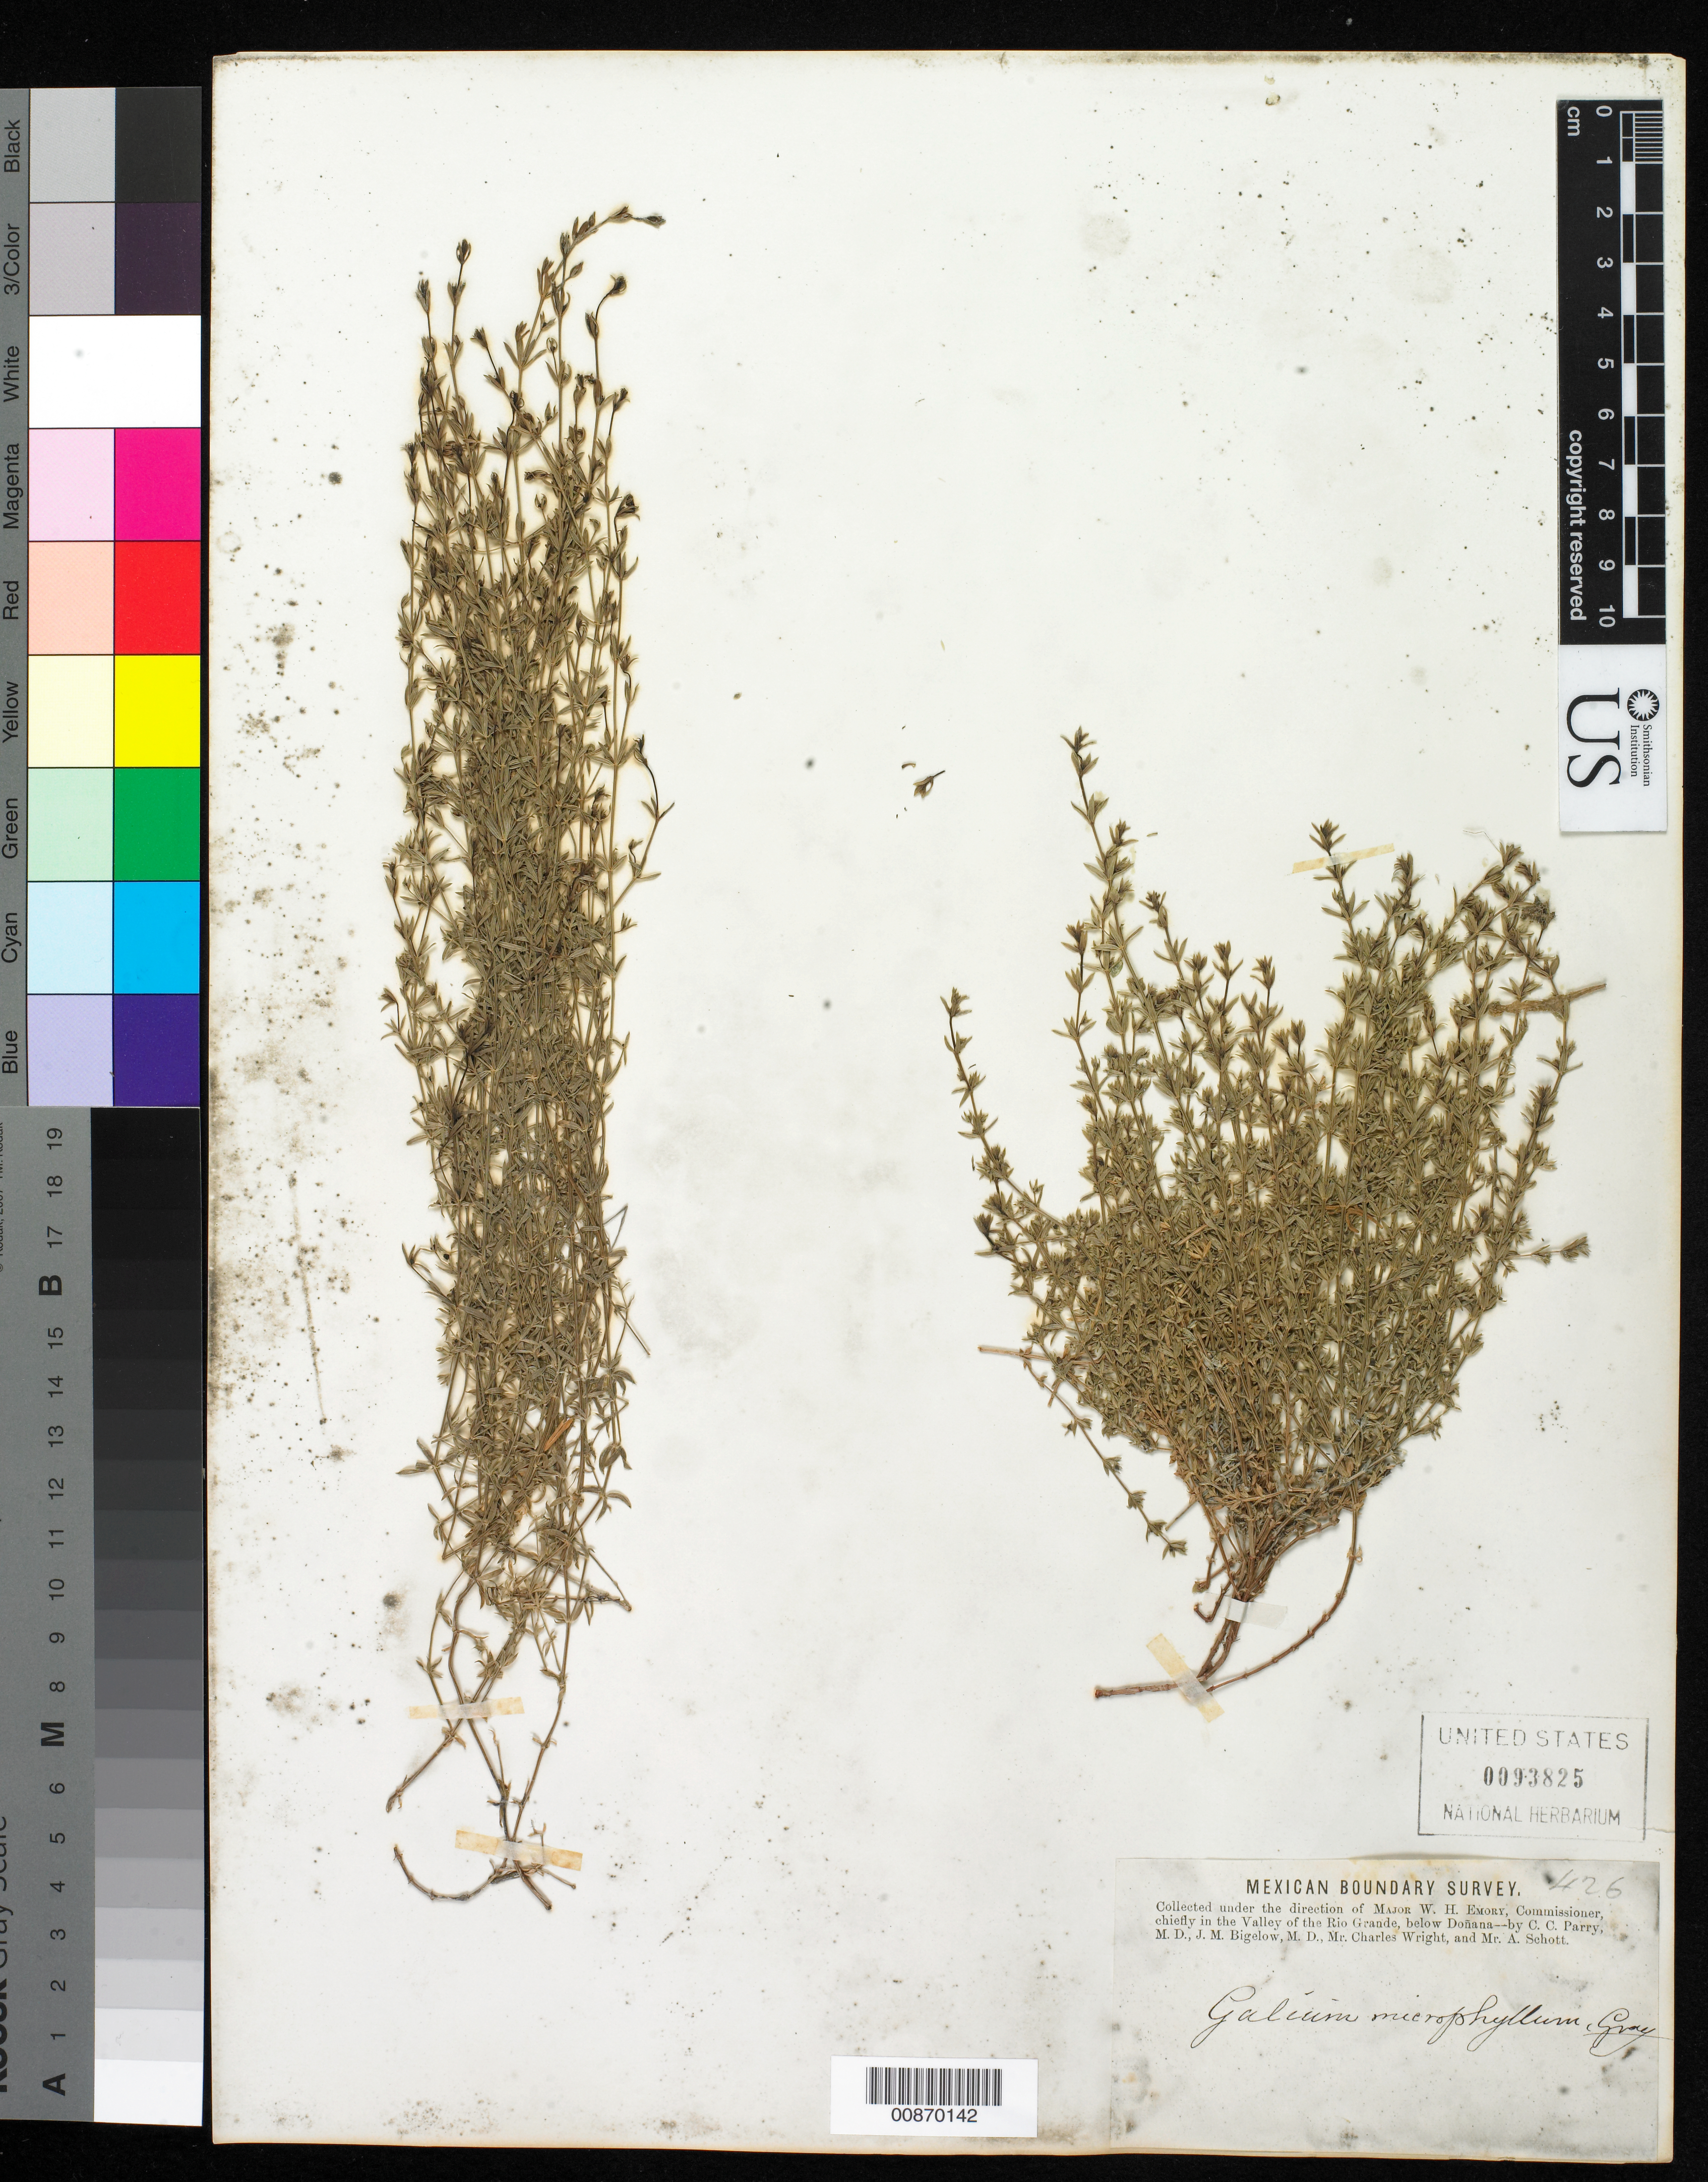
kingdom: Plantae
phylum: Tracheophyta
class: Magnoliopsida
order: Gentianales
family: Rubiaceae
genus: Galium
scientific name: Galium microphyllum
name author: A. Gray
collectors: C. C. Parry, J. M. Bigelow, C. Wright & A. C. V. Schott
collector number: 426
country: United States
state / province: New Mexico / Texas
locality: Valley of the Rio Grande, below Doñana.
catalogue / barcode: US 93825